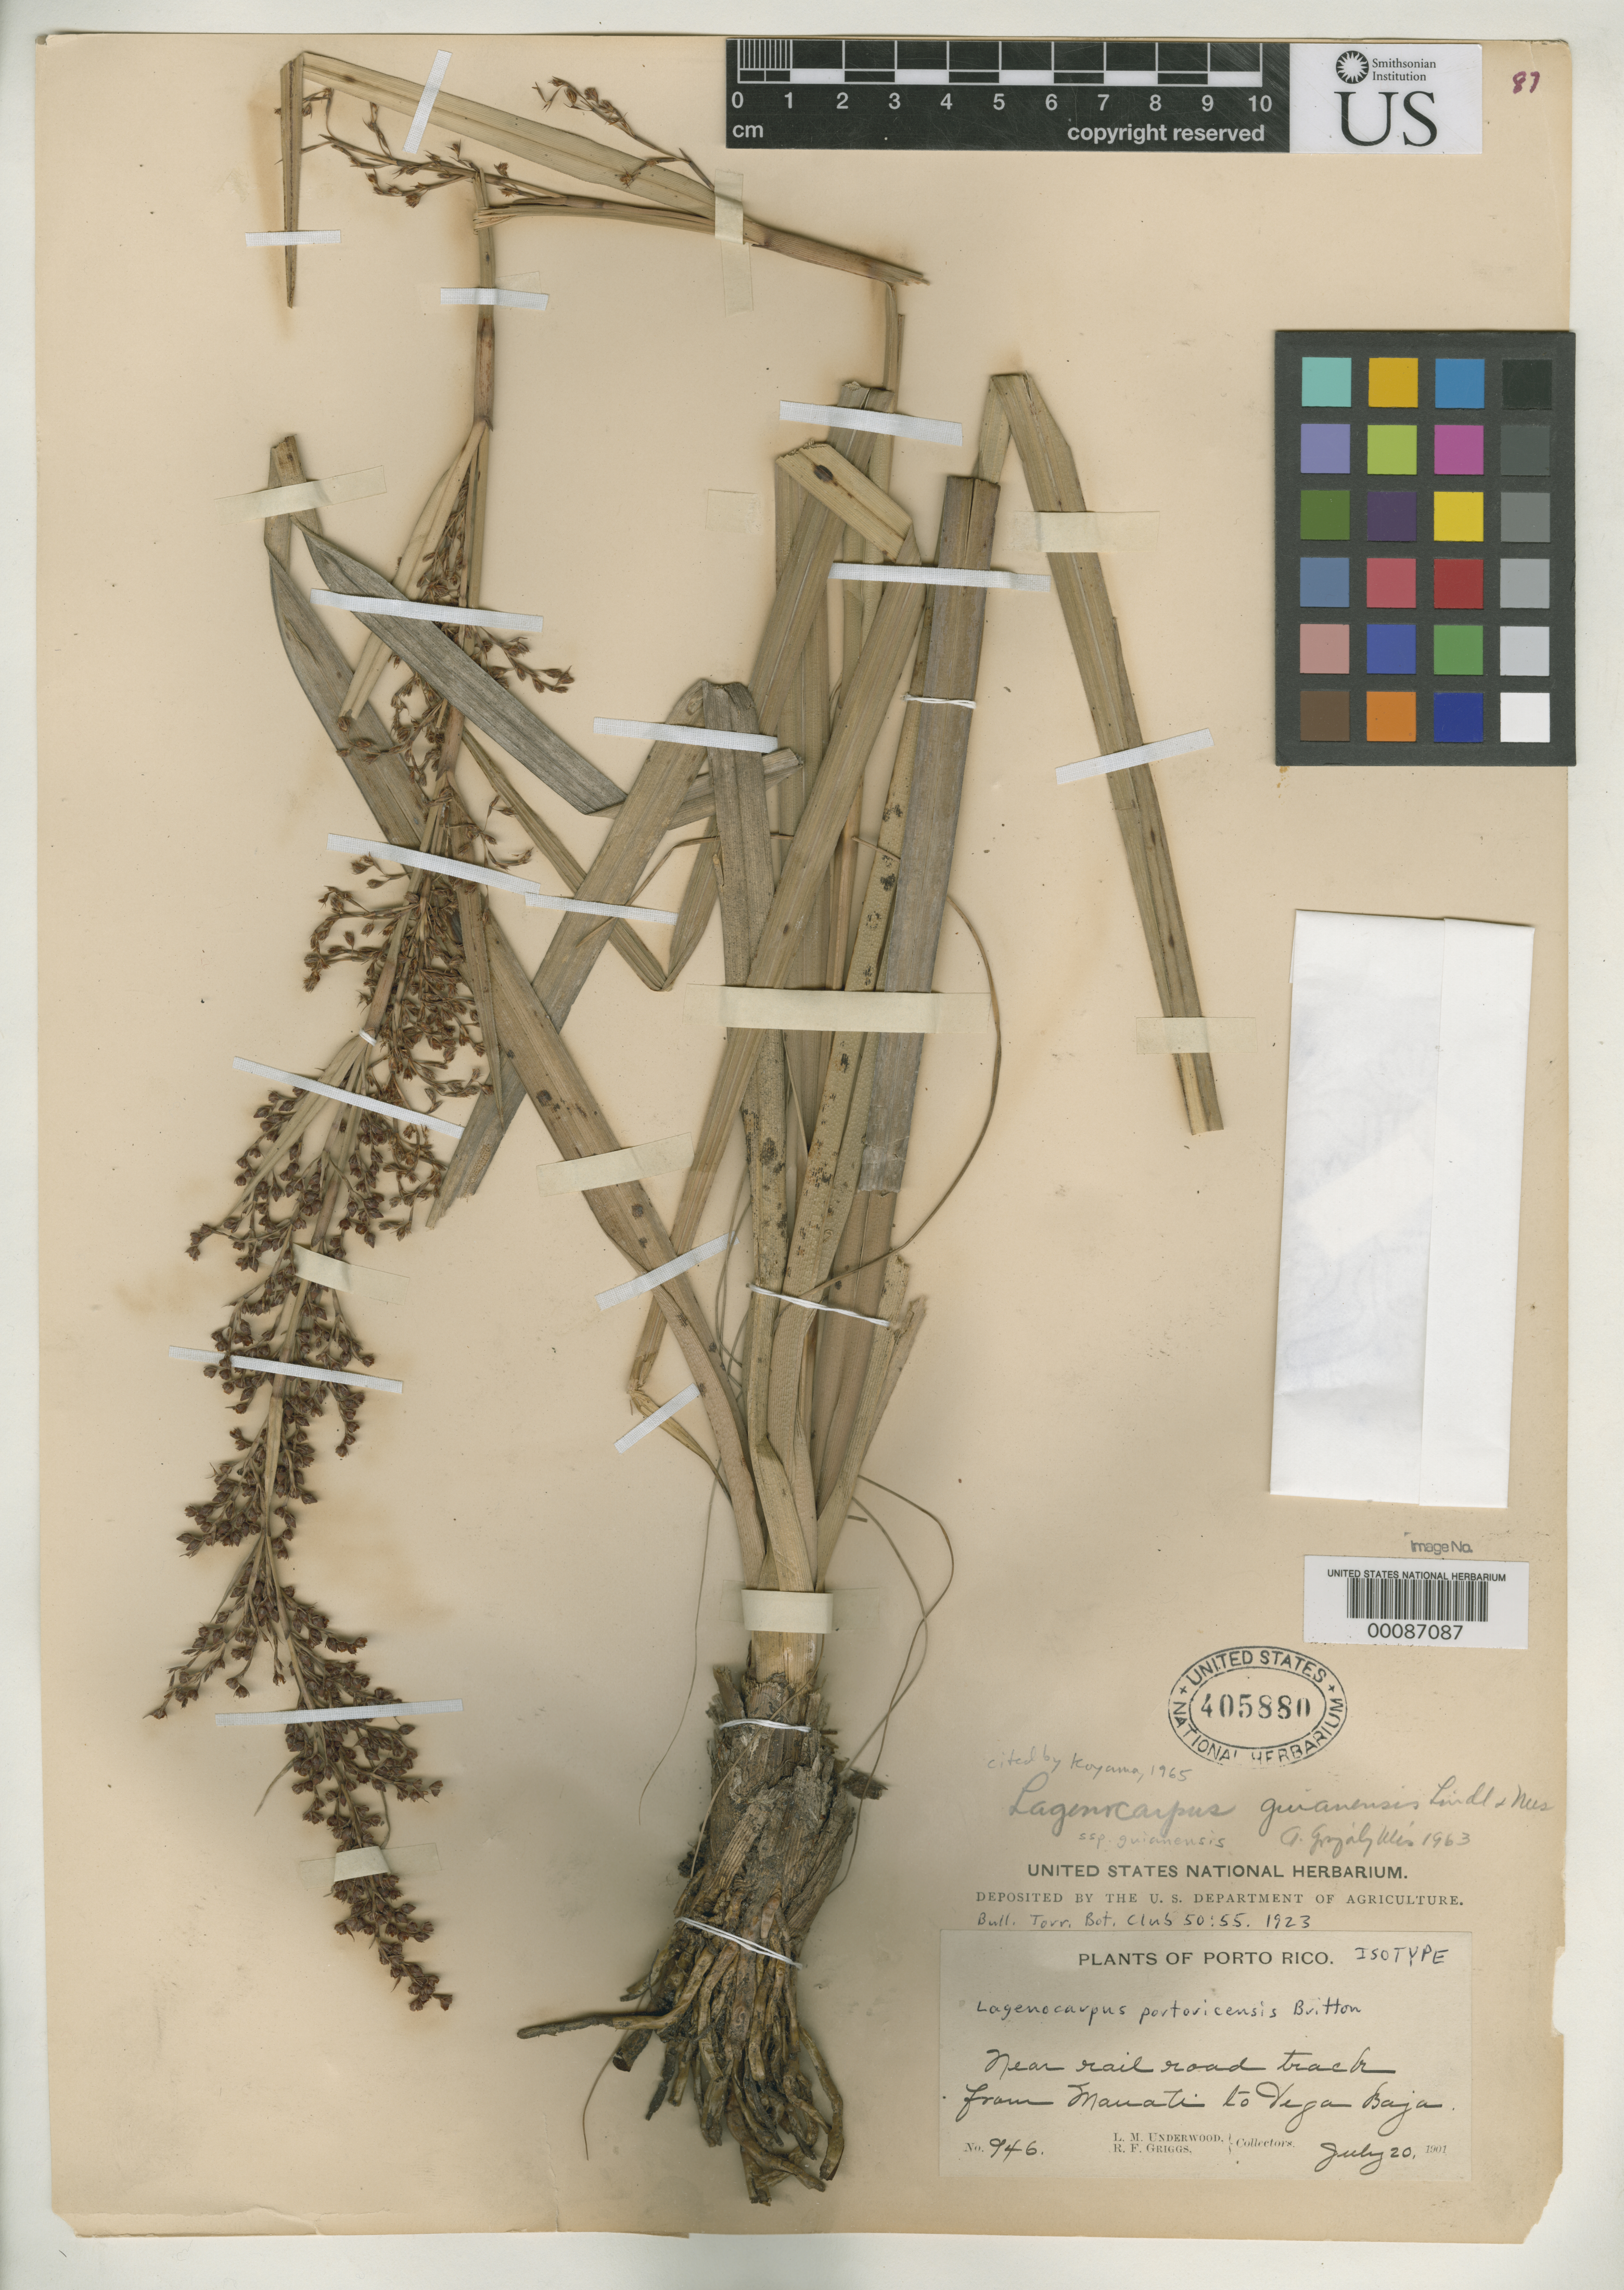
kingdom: Plantae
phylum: Tracheophyta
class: Liliopsida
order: Poales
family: Cyperaceae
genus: Lagenocarpus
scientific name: Lagenocarpus portoricensis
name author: Britton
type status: Isotype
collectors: L. M. Underwood & R. F. Griggs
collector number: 946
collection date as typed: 20 Jul 1901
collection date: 1901-07-20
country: Puerto Rico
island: Greater Antilles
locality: Near railroad track from Manati to Vega Baja.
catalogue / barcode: US 405880